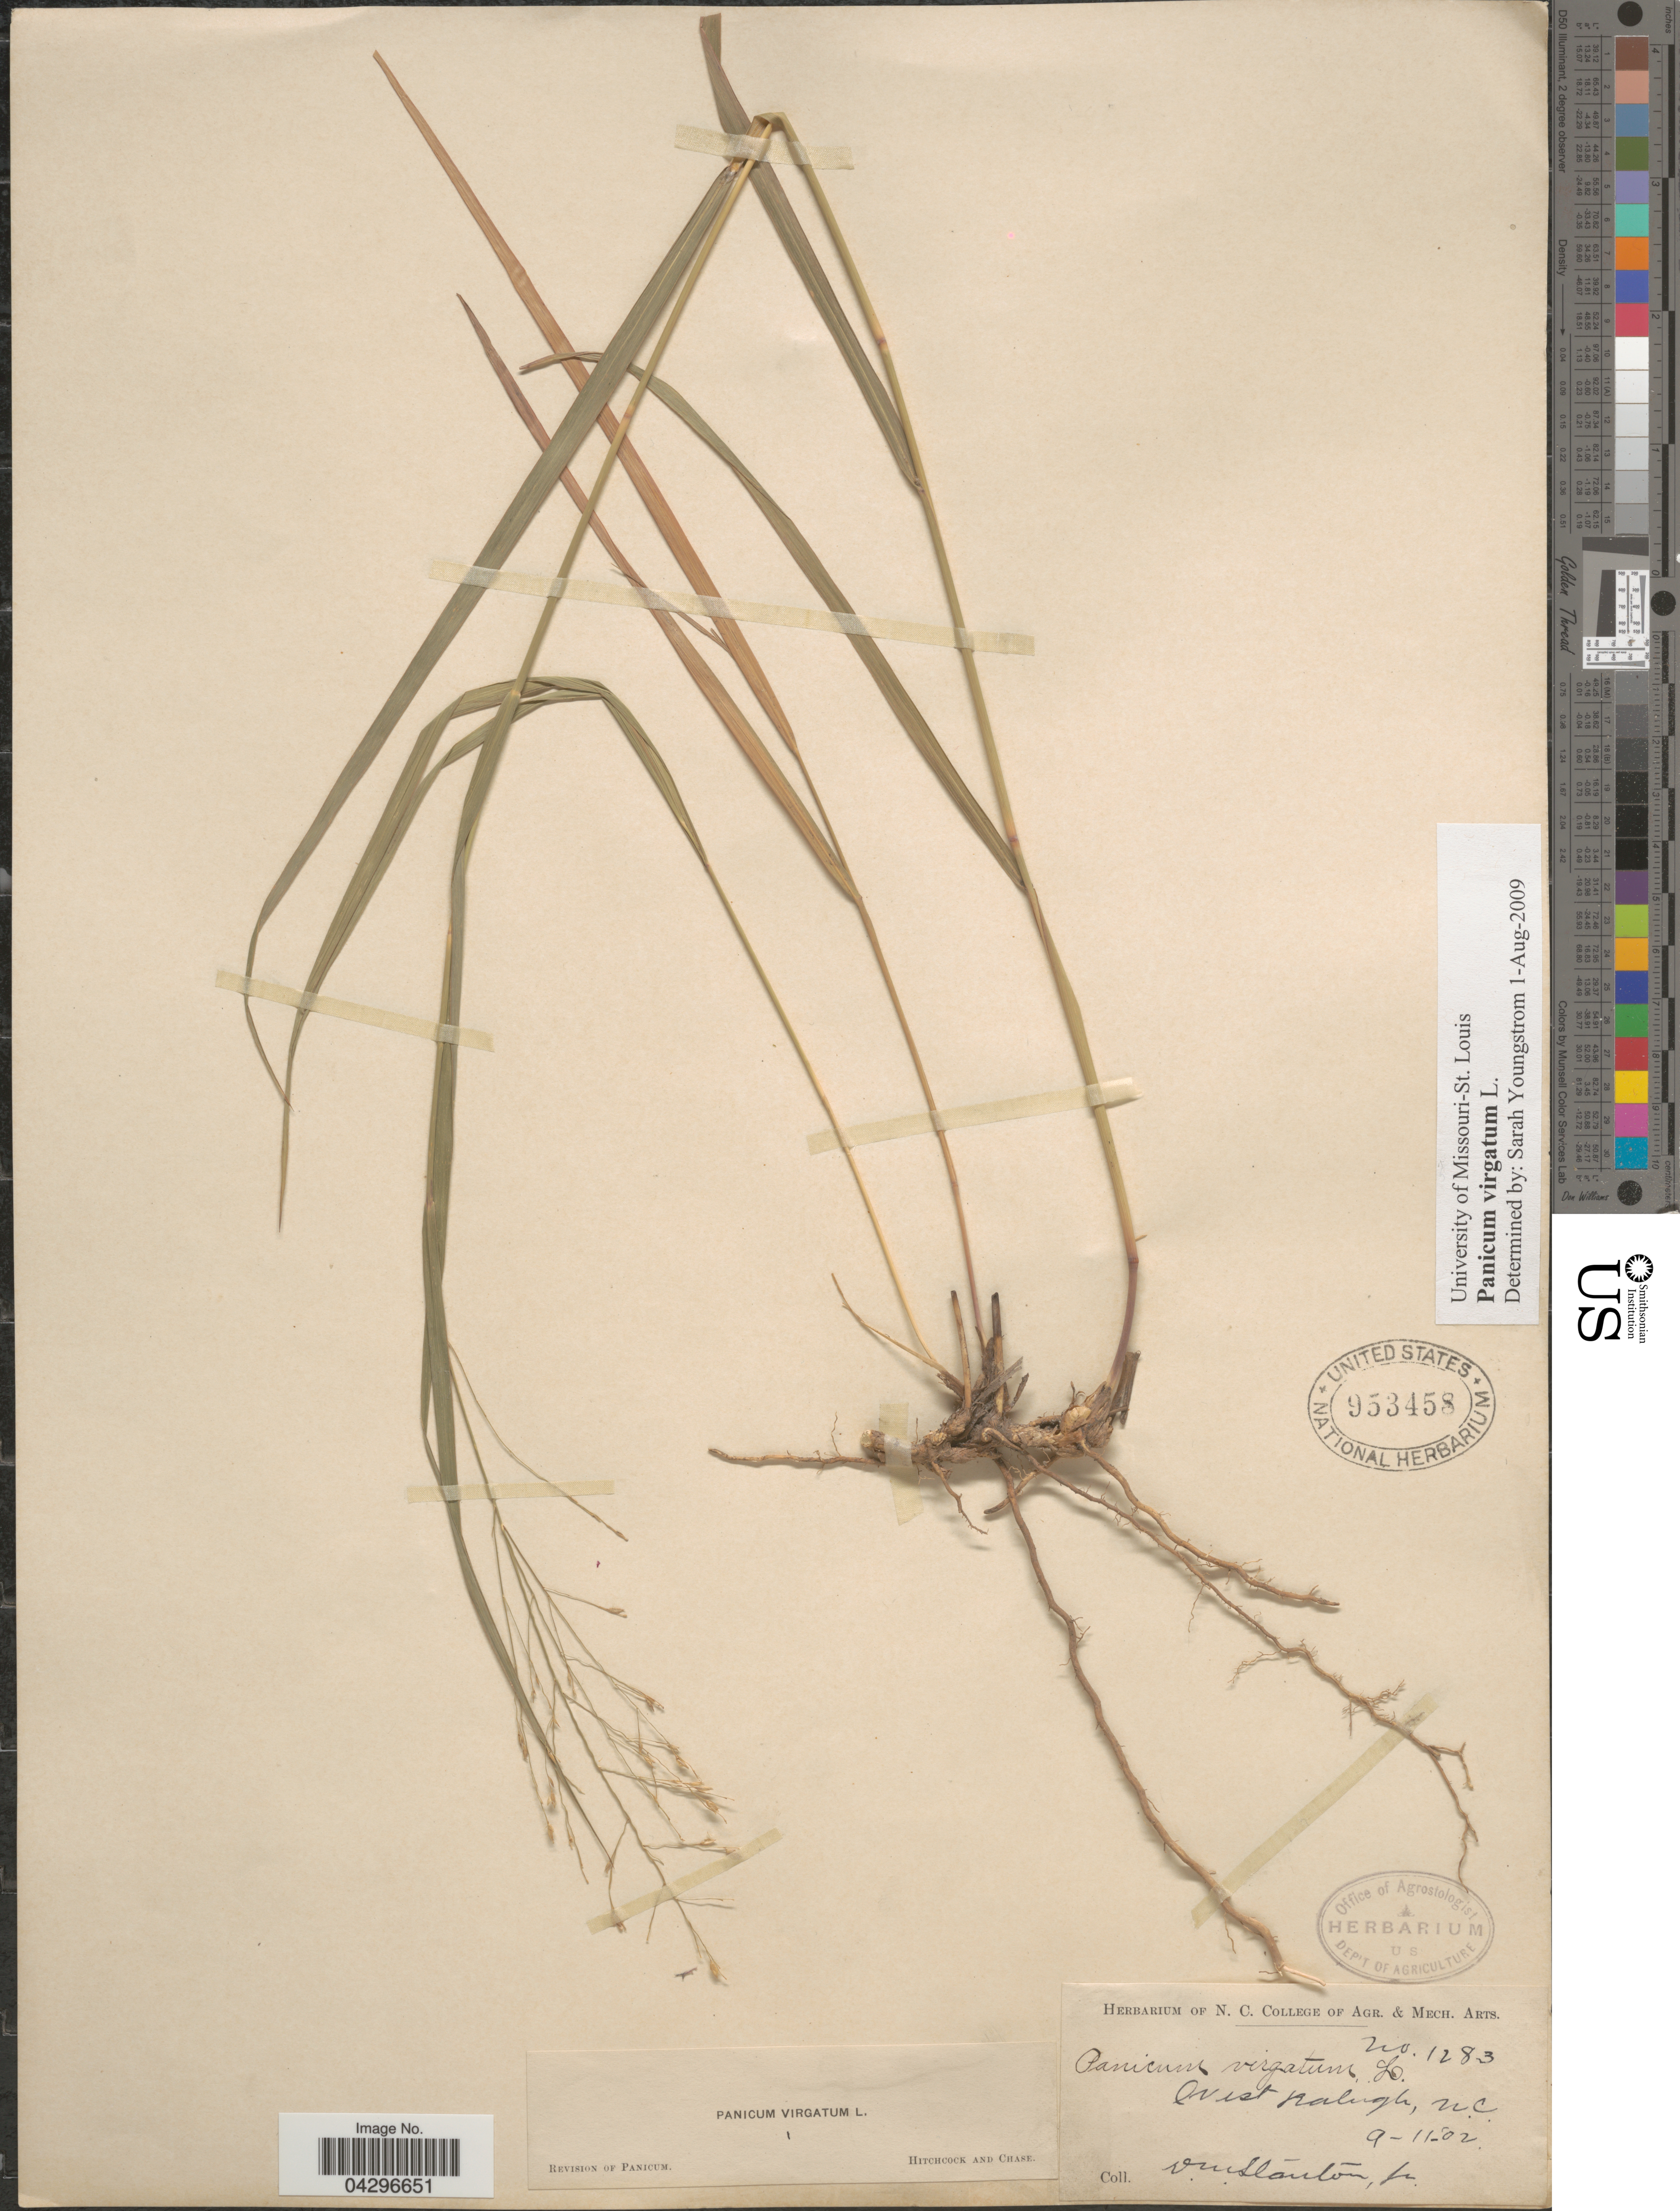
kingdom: Plantae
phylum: Tracheophyta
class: Liliopsida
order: Poales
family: Poaceae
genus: Panicum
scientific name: Panicum virgatum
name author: L.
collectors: D. Stanton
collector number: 1283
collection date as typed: Transcribed d/m/y: 11/9/2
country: United States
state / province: North Carolina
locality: West Raleigh.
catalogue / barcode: US 953458